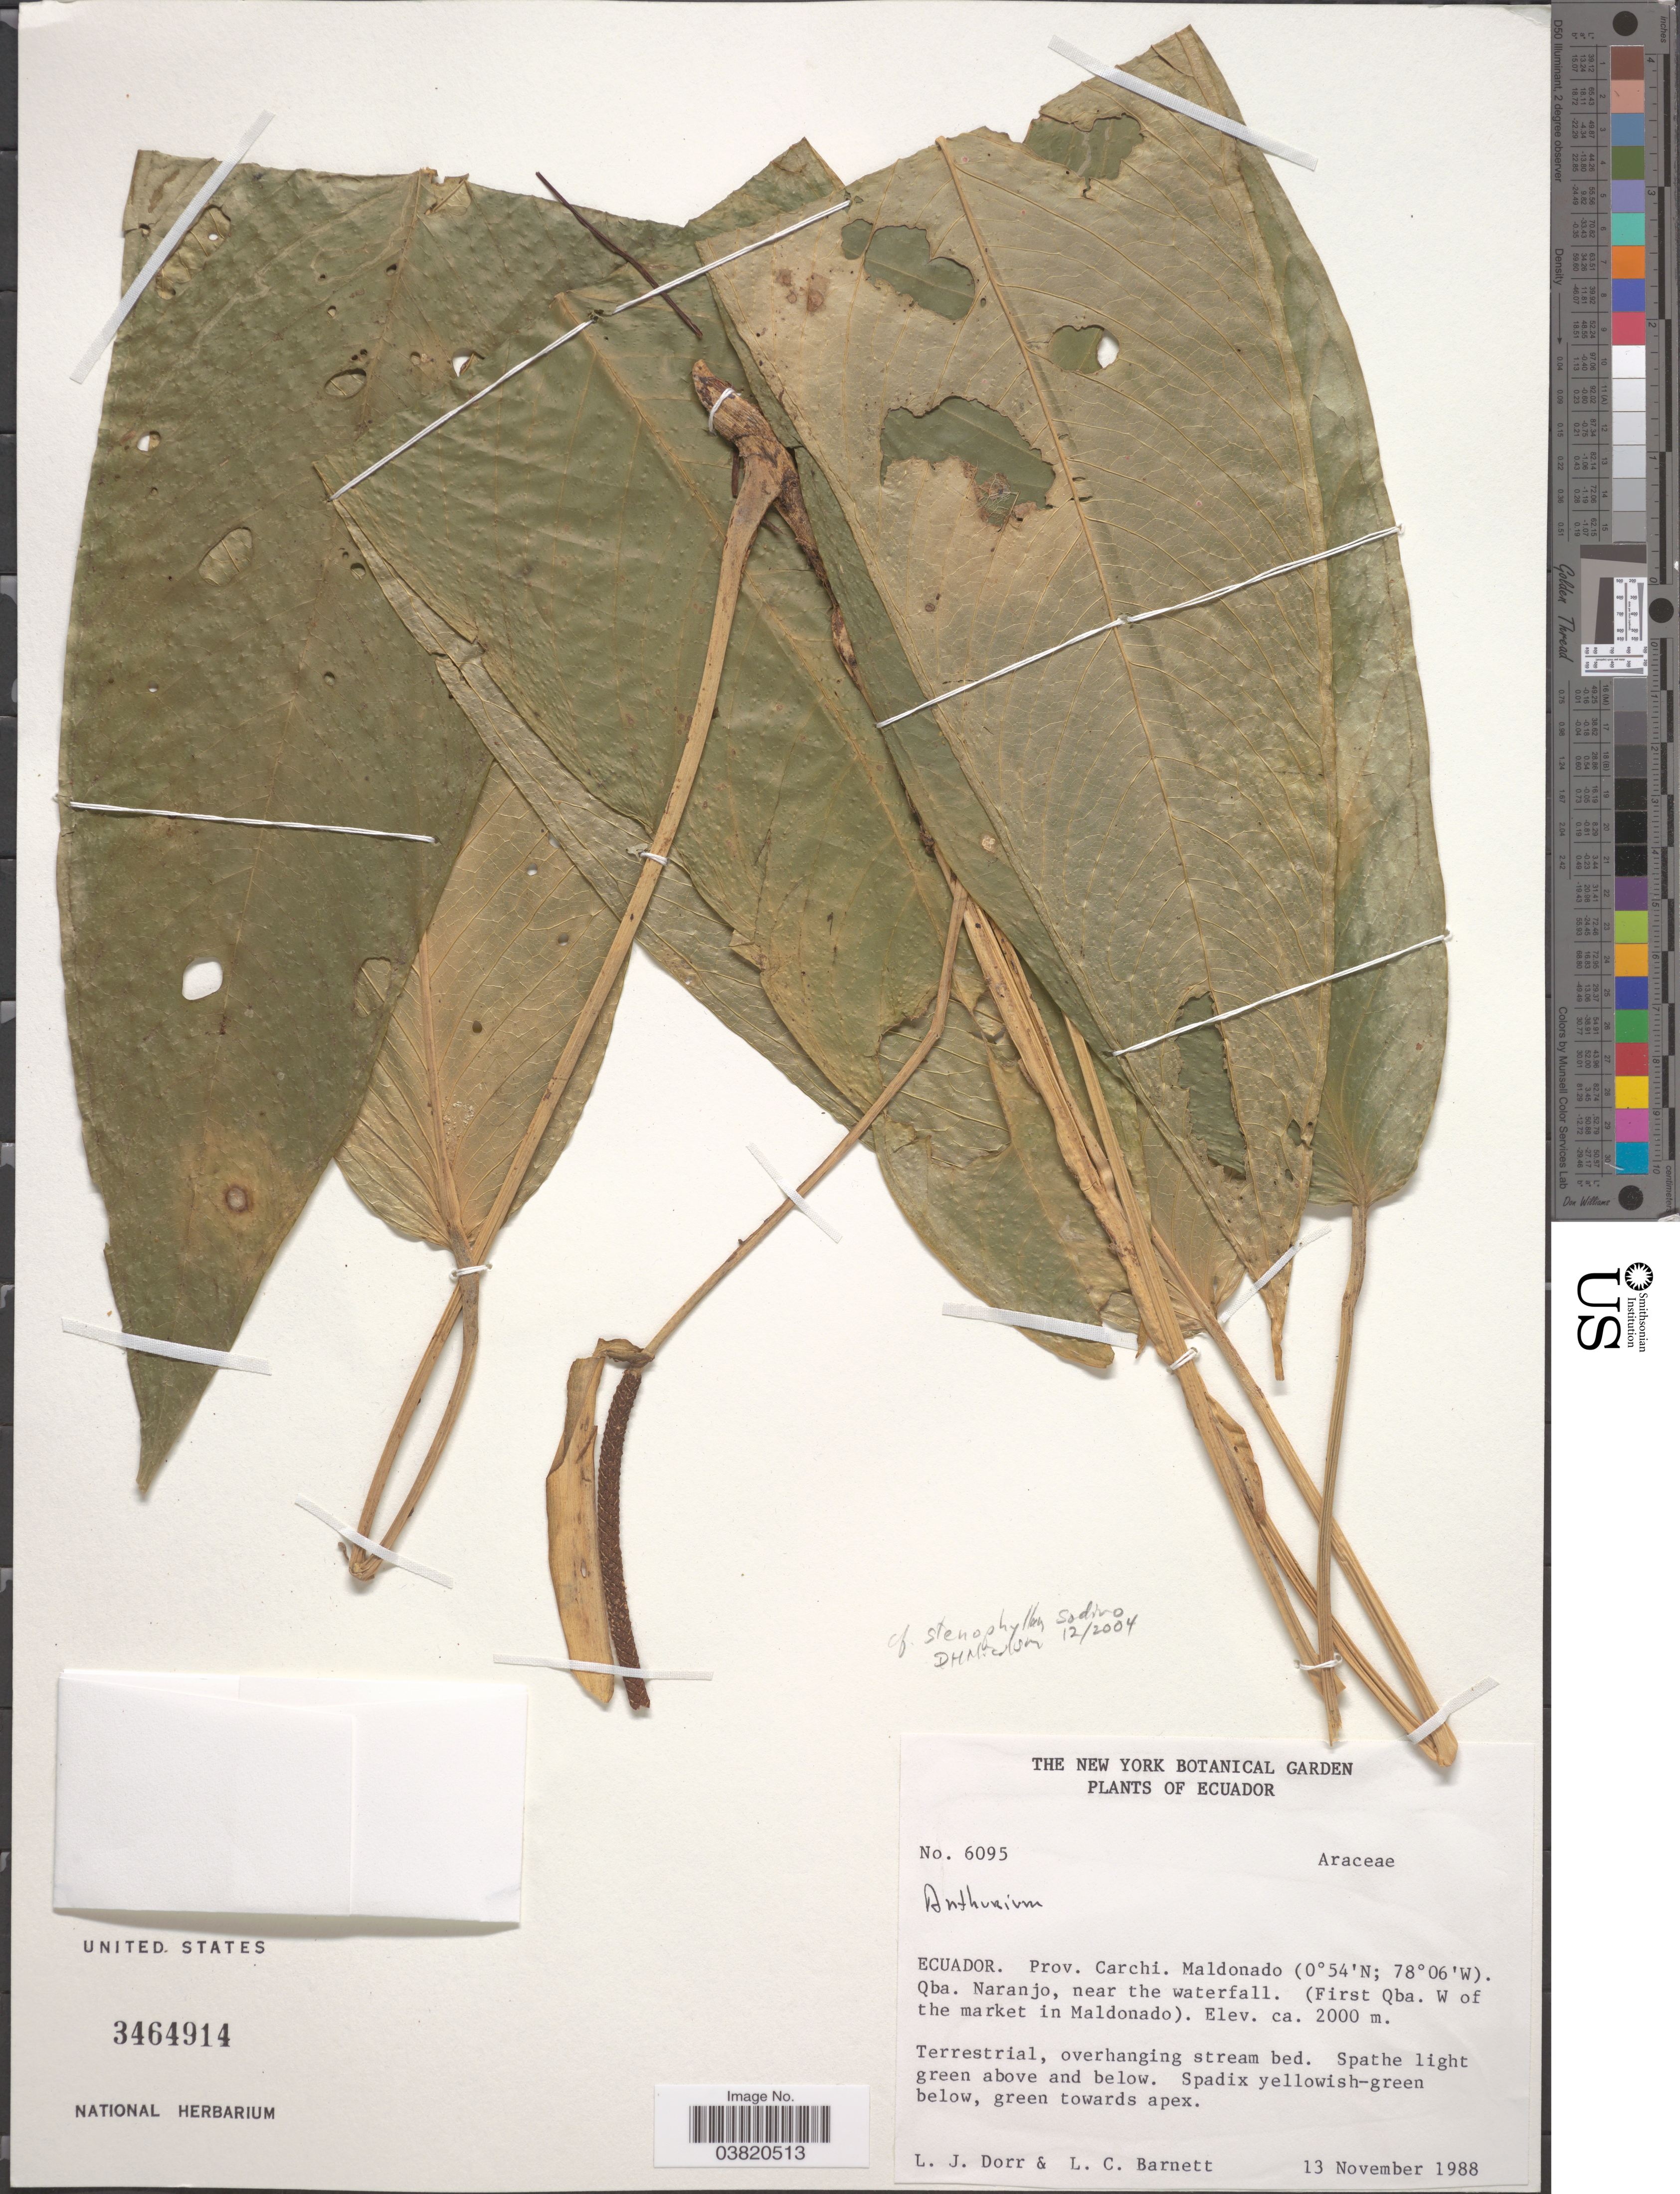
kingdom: Plantae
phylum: Tracheophyta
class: Liliopsida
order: Alismatales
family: Araceae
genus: Anthurium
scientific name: Anthurium stenophyllum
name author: Sodiro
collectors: L. J. Dorr & L. C. Barnett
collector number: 6095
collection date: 1988-11-13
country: Ecuador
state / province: Carchi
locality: Maldonado. Qba. Naranjo, near the waterfall. (First Qba. W of the market in Maldonado).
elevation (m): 2000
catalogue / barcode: US 3464914